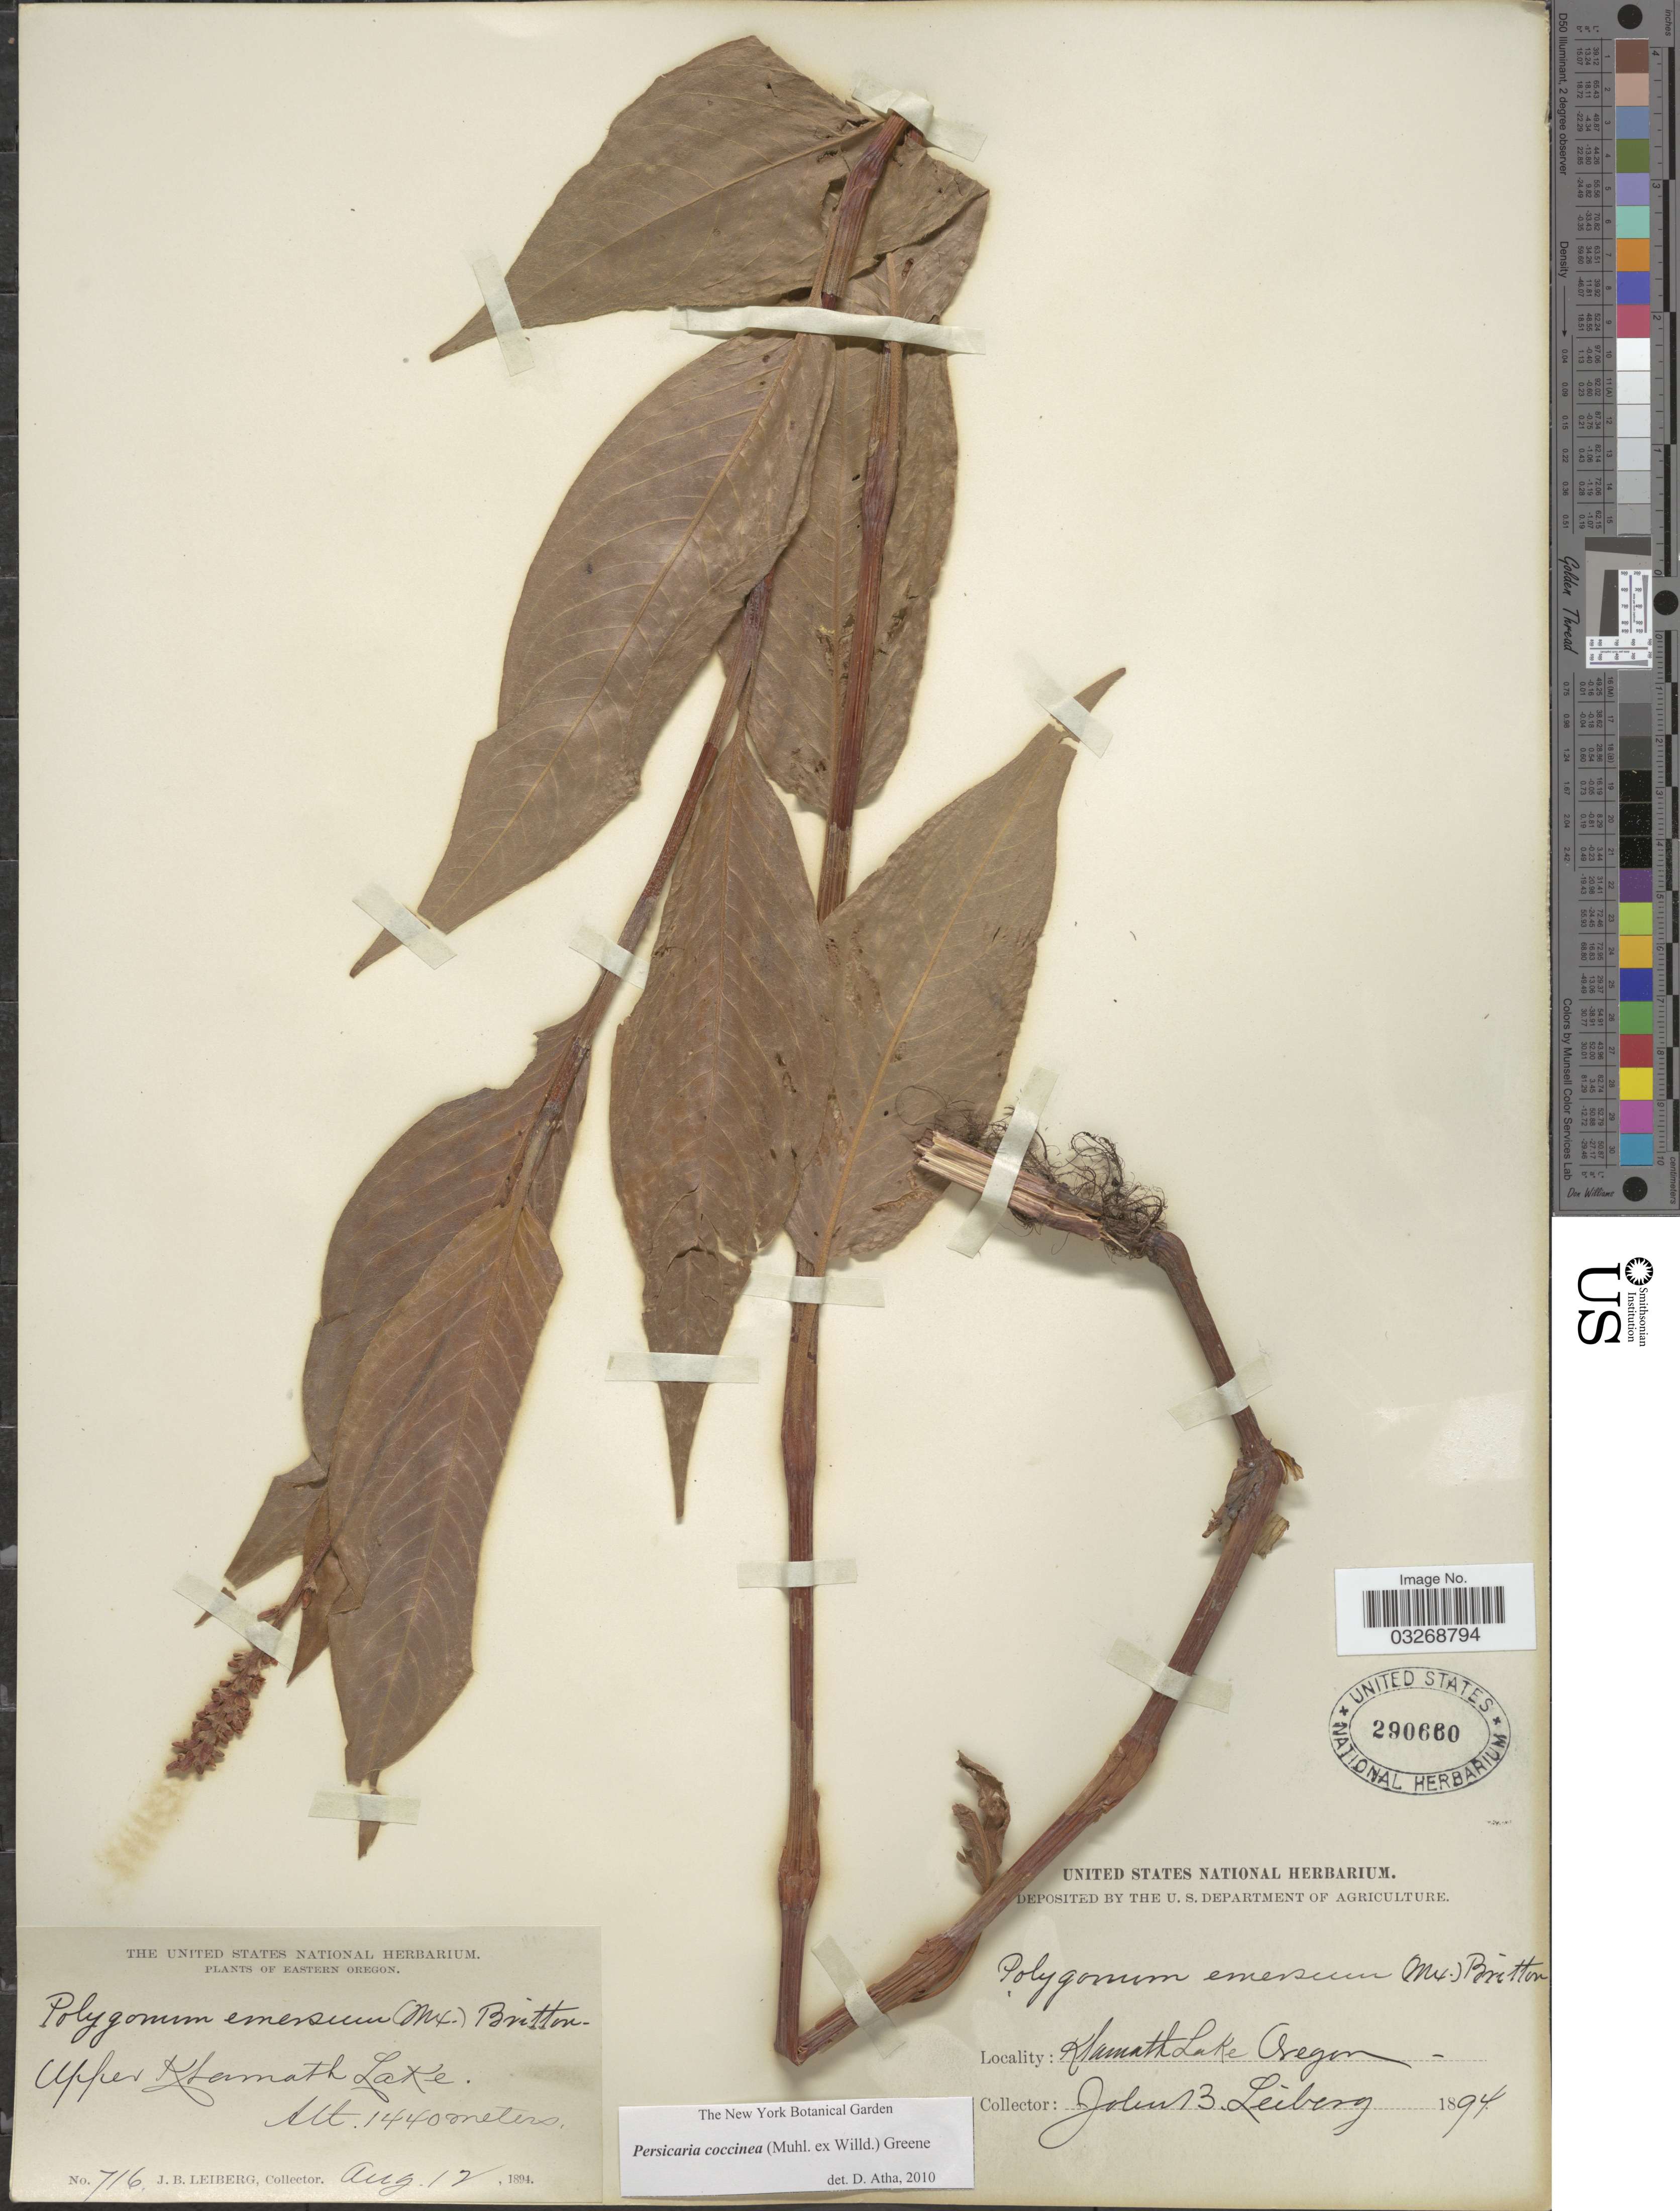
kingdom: Plantae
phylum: Tracheophyta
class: Magnoliopsida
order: Caryophyllales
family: Polygonaceae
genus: Persicaria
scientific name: Persicaria coccinea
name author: (Muhl. ex Willd.) Greene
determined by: Atha, D. E.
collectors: J. B. Leiberg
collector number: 716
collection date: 1894-08-12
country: United States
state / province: Oregon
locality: Eastern Oregon. Upper Klamath Lake.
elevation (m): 1440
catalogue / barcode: US 290660